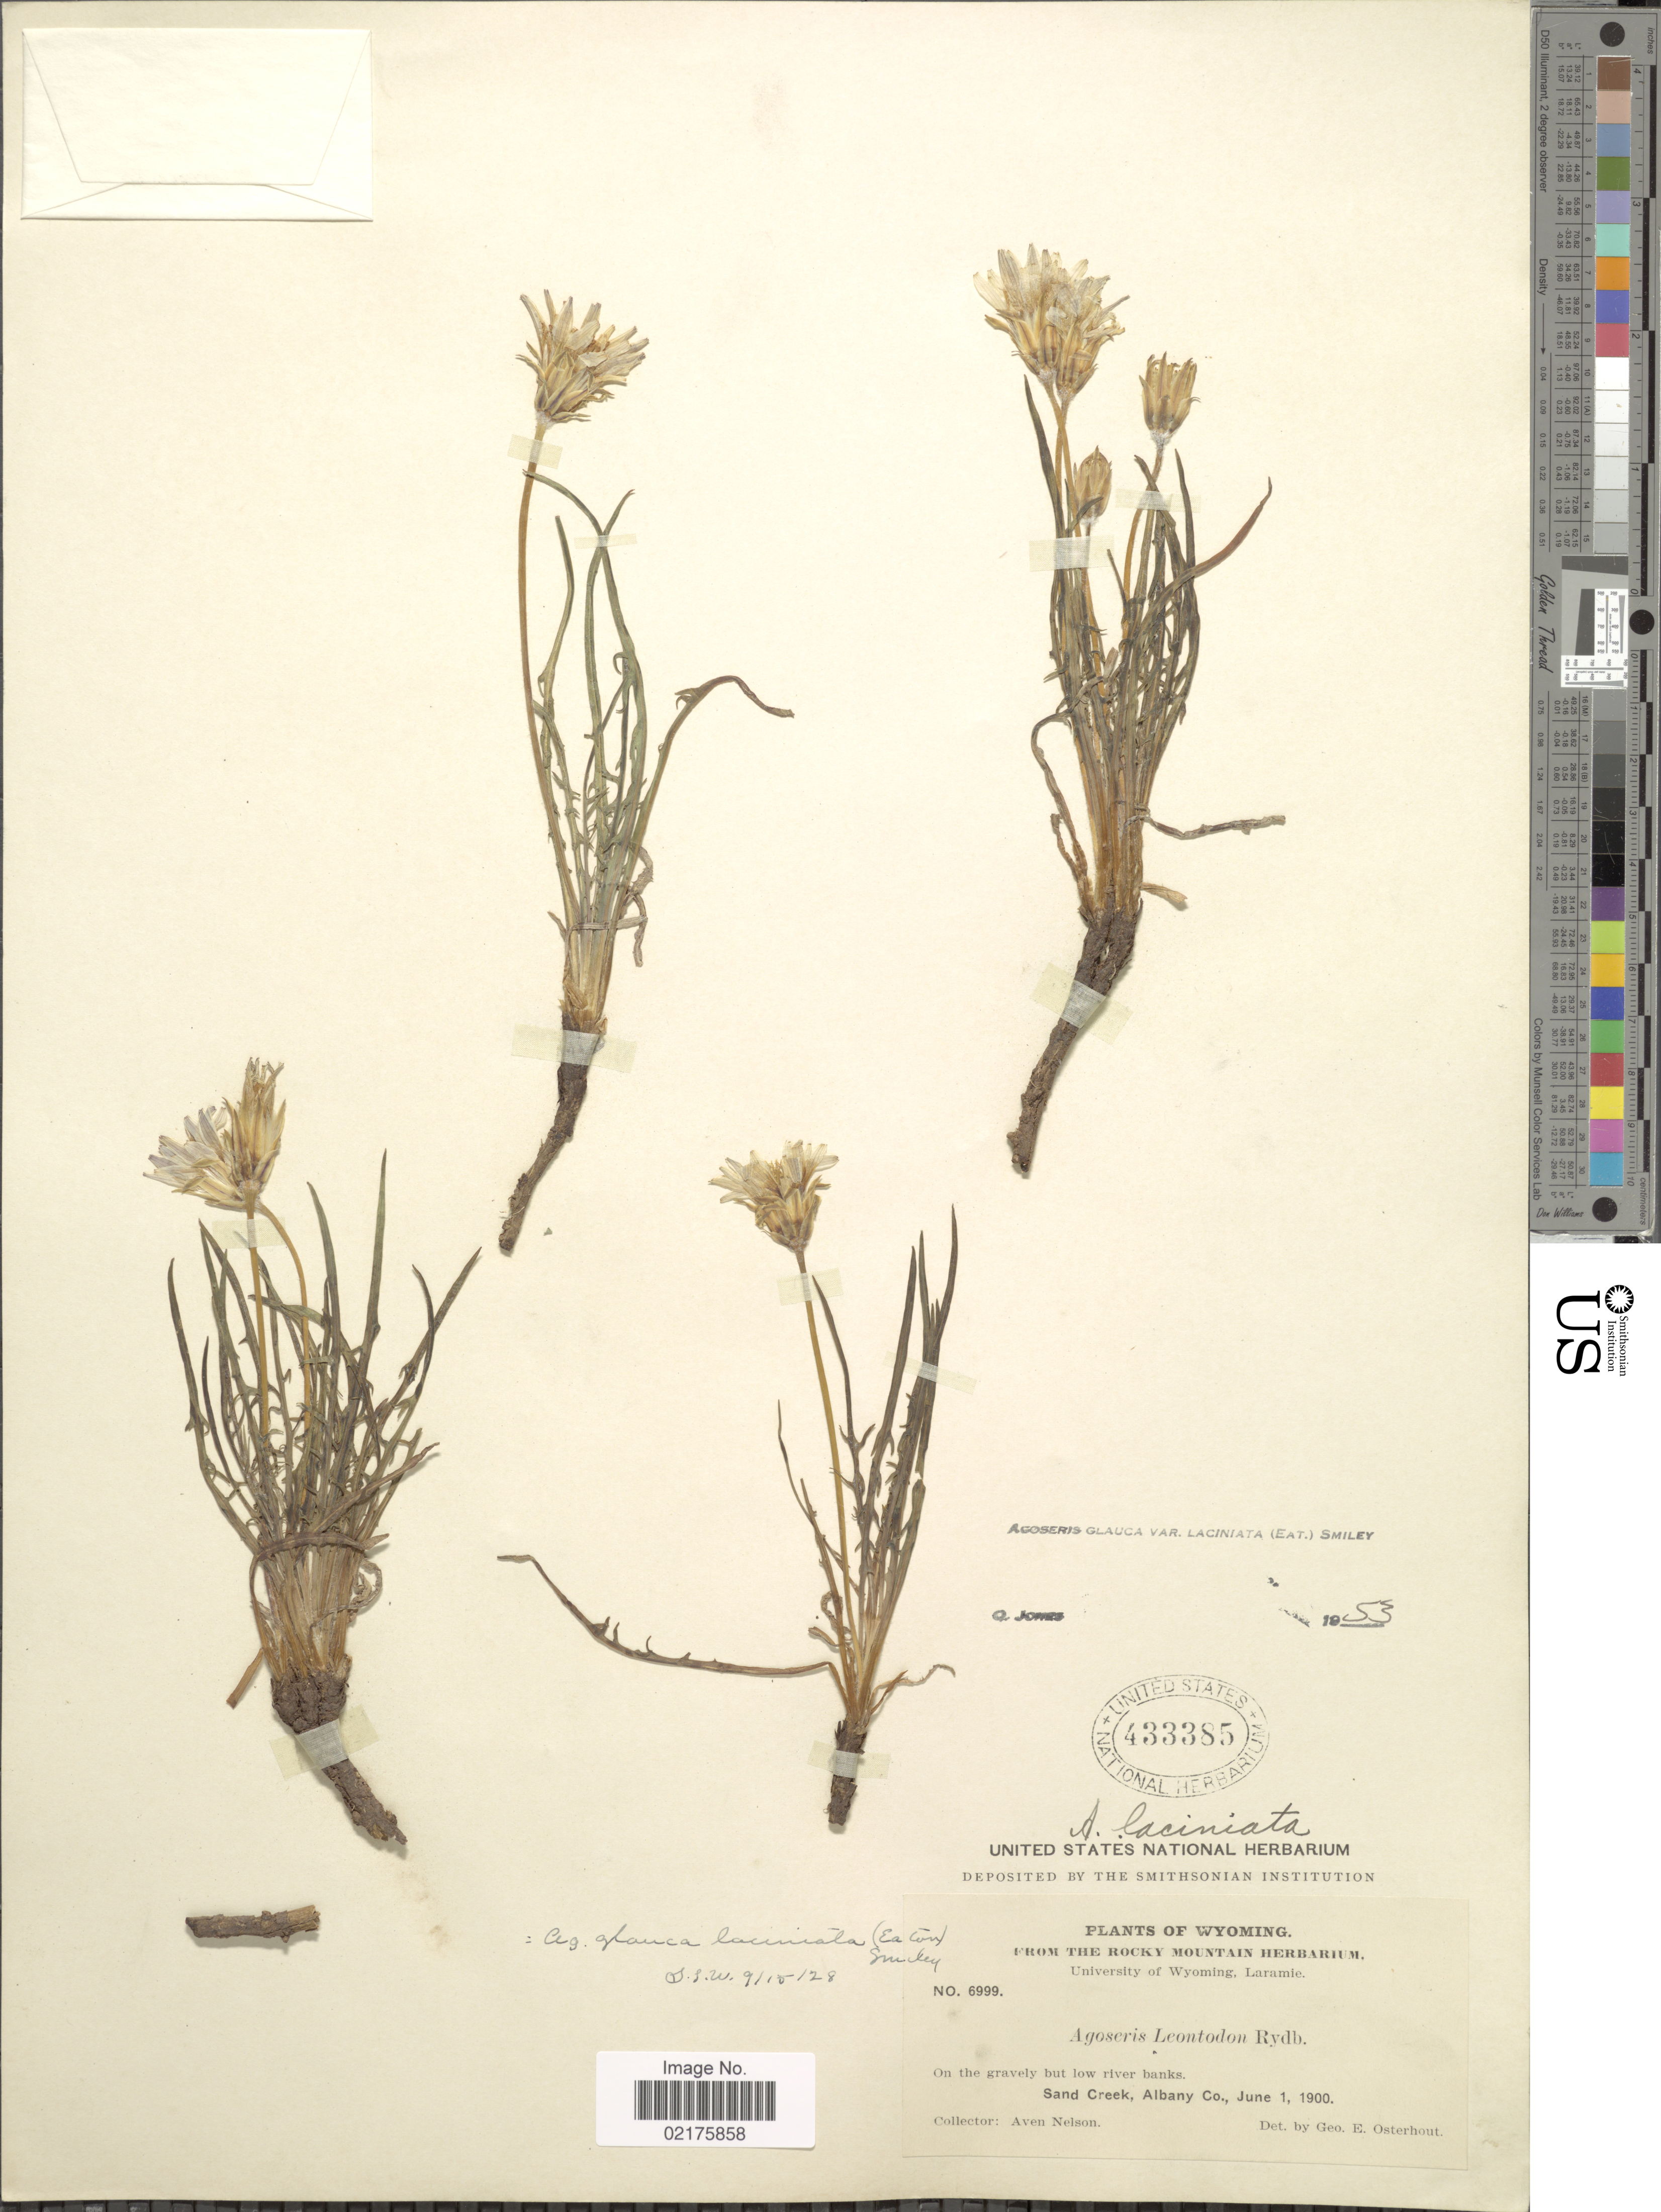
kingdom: Plantae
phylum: Tracheophyta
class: Magnoliopsida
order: Asterales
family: Asteraceae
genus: Agoseris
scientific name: Agoseris parviflora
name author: (Nutt.) D. Dietr.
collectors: A. Nelson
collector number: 6999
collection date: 1900-06-01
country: United States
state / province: Wyoming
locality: On the gravely but low river banks, Sand Creek, Albany Co.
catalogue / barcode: US 433385